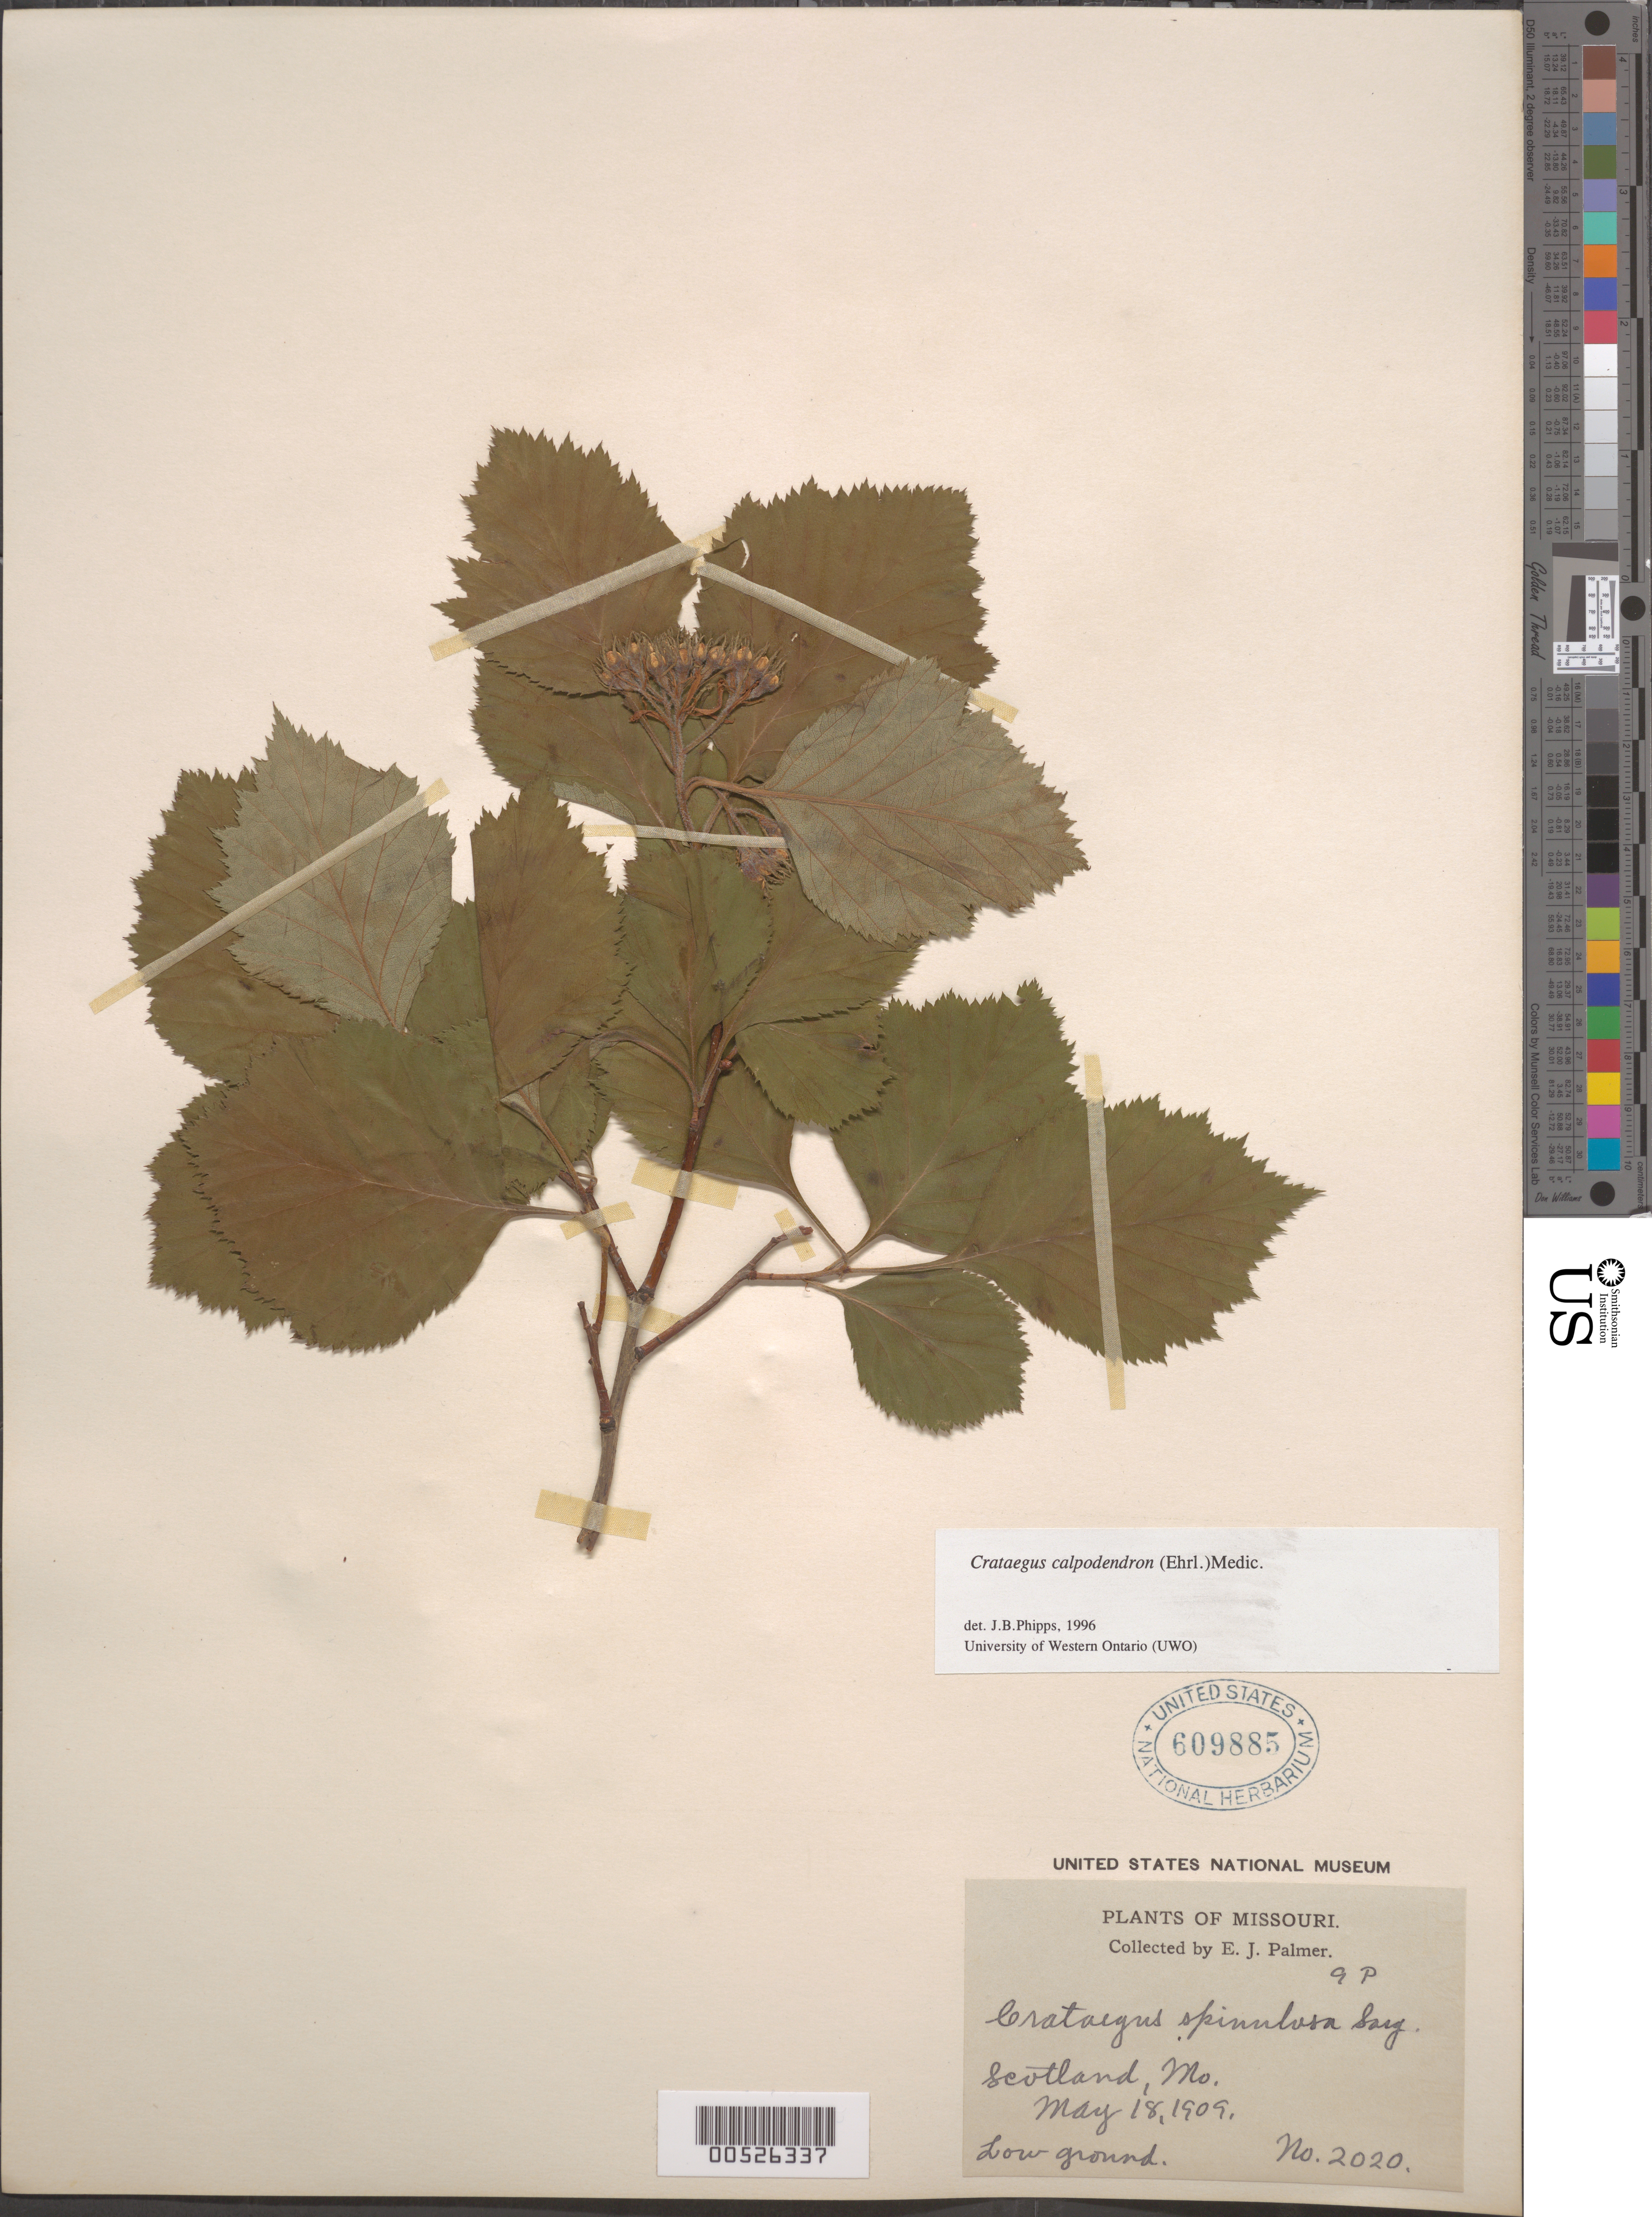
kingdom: Plantae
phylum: Tracheophyta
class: Magnoliopsida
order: Rosales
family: Rosaceae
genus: Crataegus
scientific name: Crataegus calpodendron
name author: (Ehrh.) Medik.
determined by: Phipps, James B., (UWO), University of Western Ontario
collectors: E. J. Palmer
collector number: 2020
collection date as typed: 18 May 1909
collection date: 1909-05-18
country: United States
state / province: Missouri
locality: Oronago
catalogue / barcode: US 609885